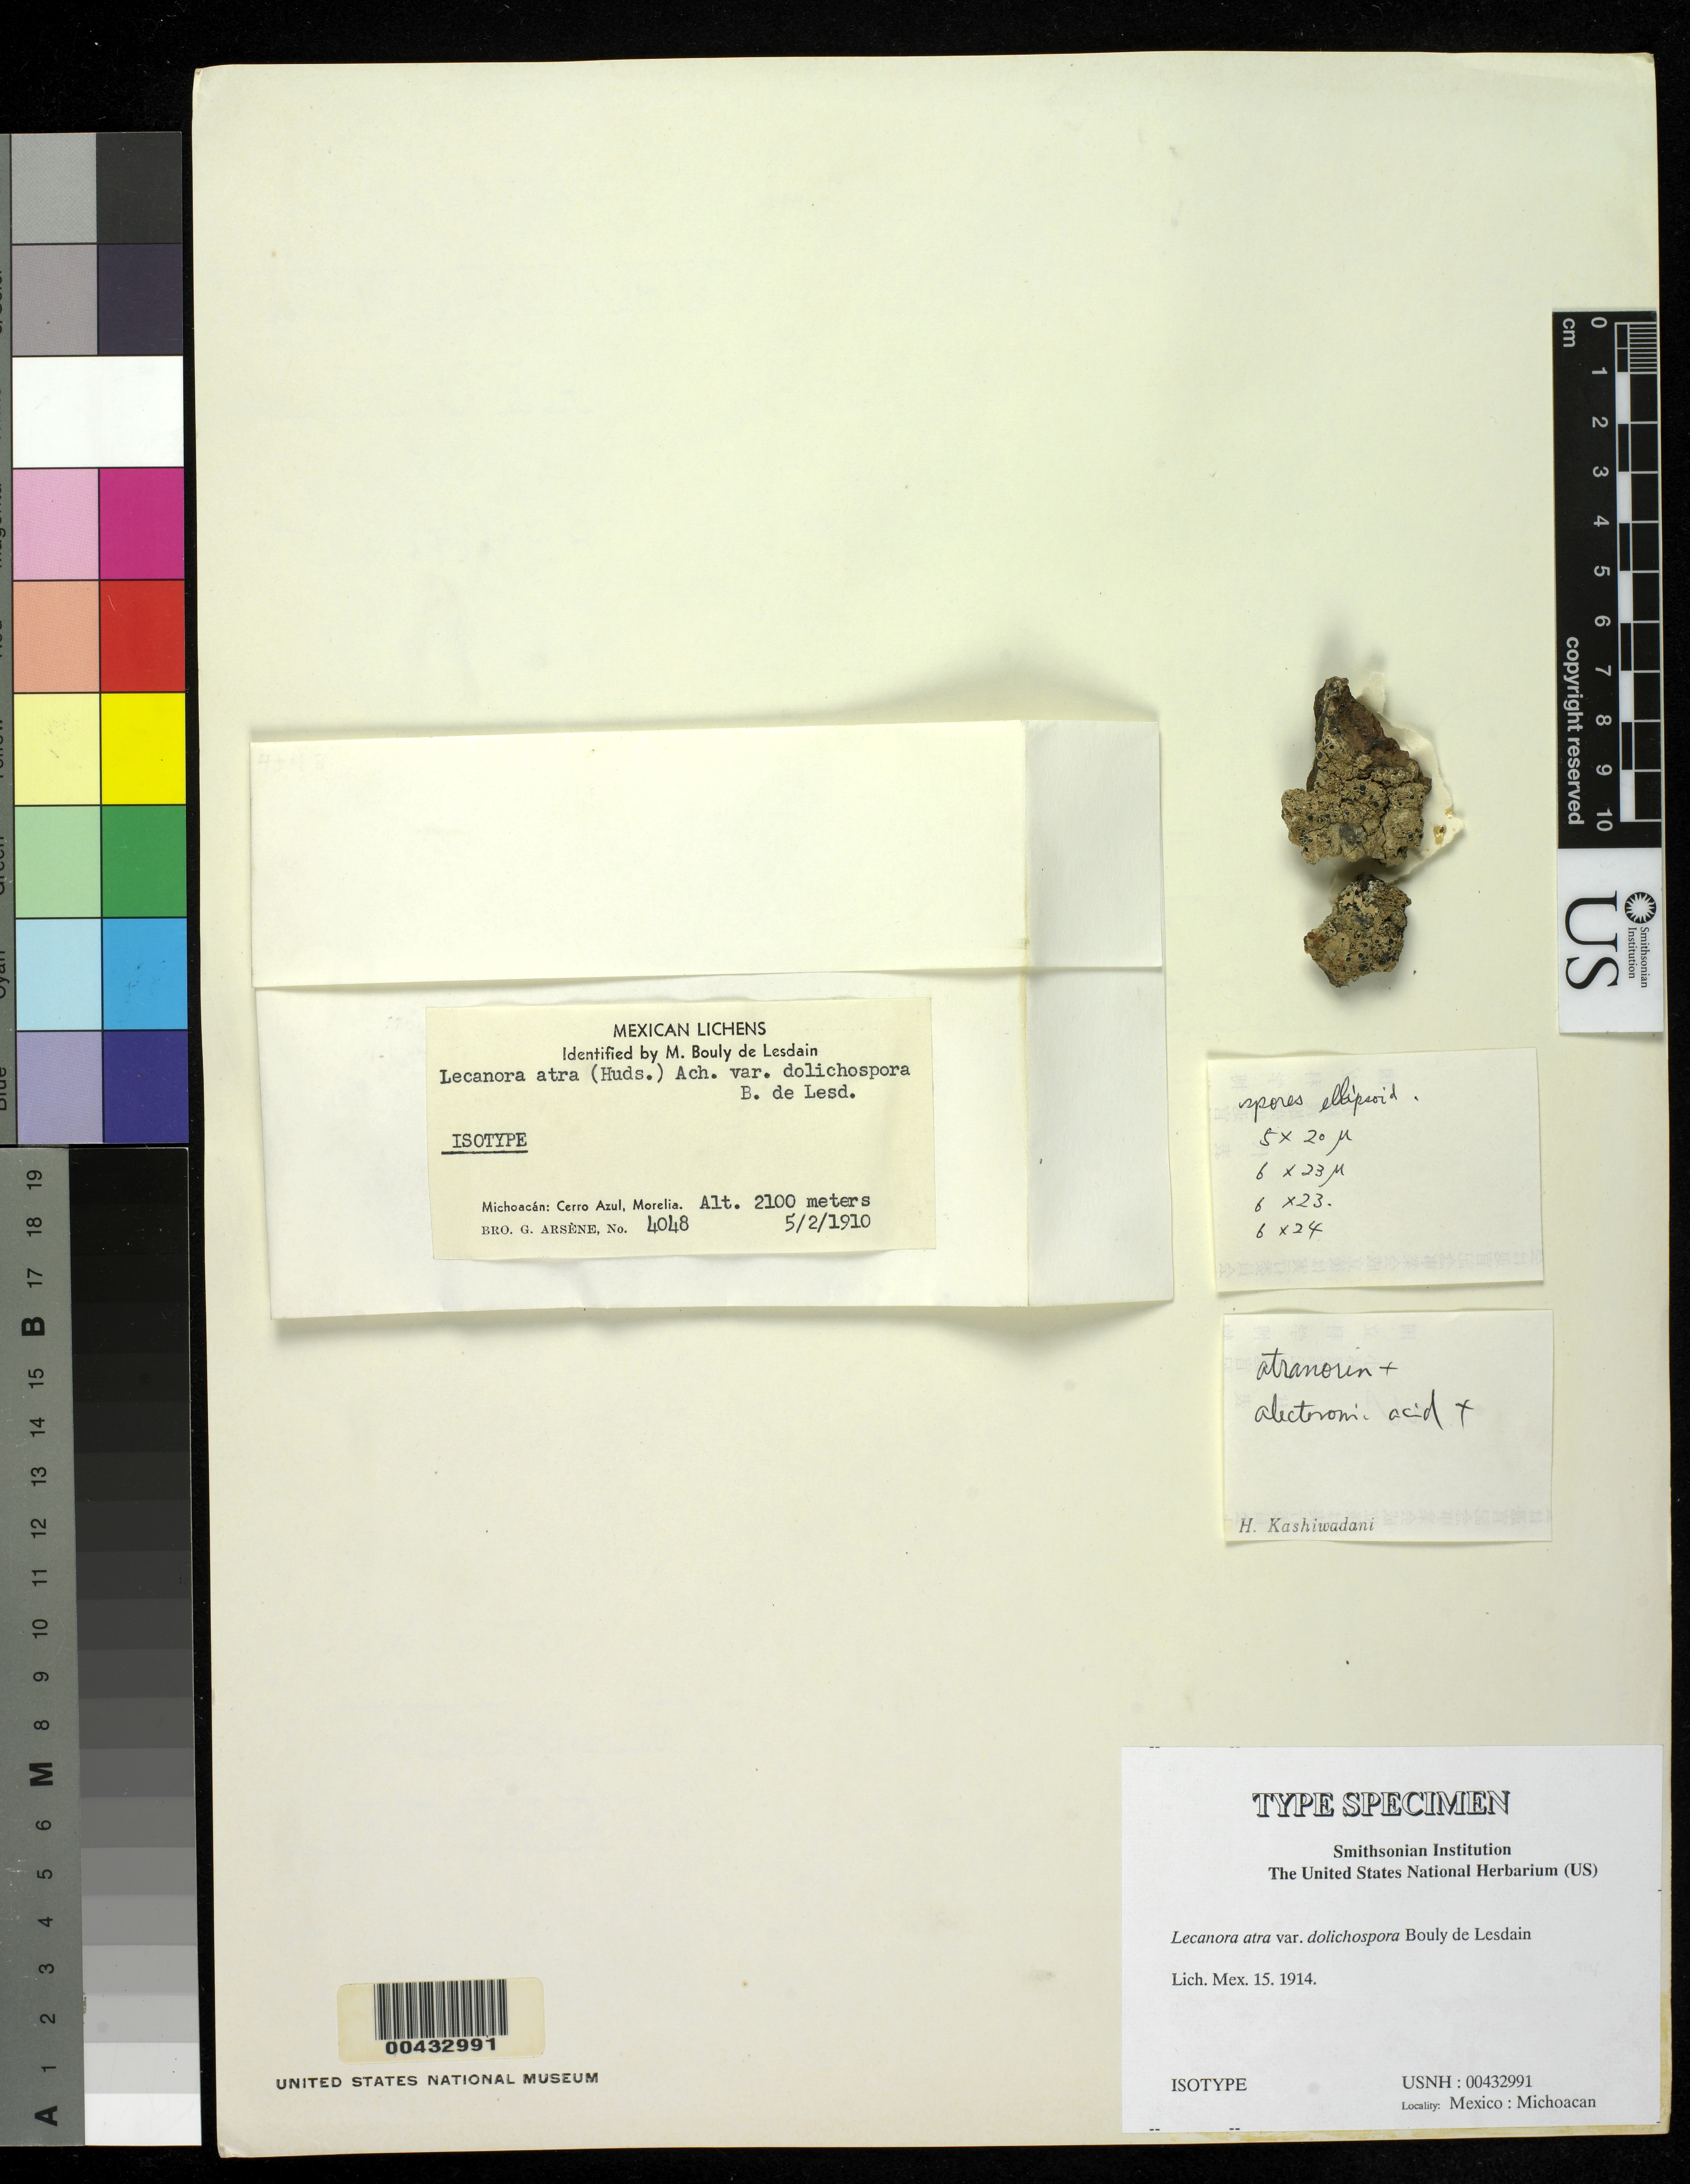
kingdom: Fungi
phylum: Ascomycota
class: Lecanoromycetes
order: Lecanorales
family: Lecanoraceae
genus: Lecanora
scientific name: Lecanora atra var. dolichospora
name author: B. de Lesd.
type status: Isotype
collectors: Bro. G. Arsène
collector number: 4048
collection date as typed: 05 Feb 1910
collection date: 1910-02-05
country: Mexico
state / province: Michoacán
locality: Cerro Azul, Morelia.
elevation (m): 2100